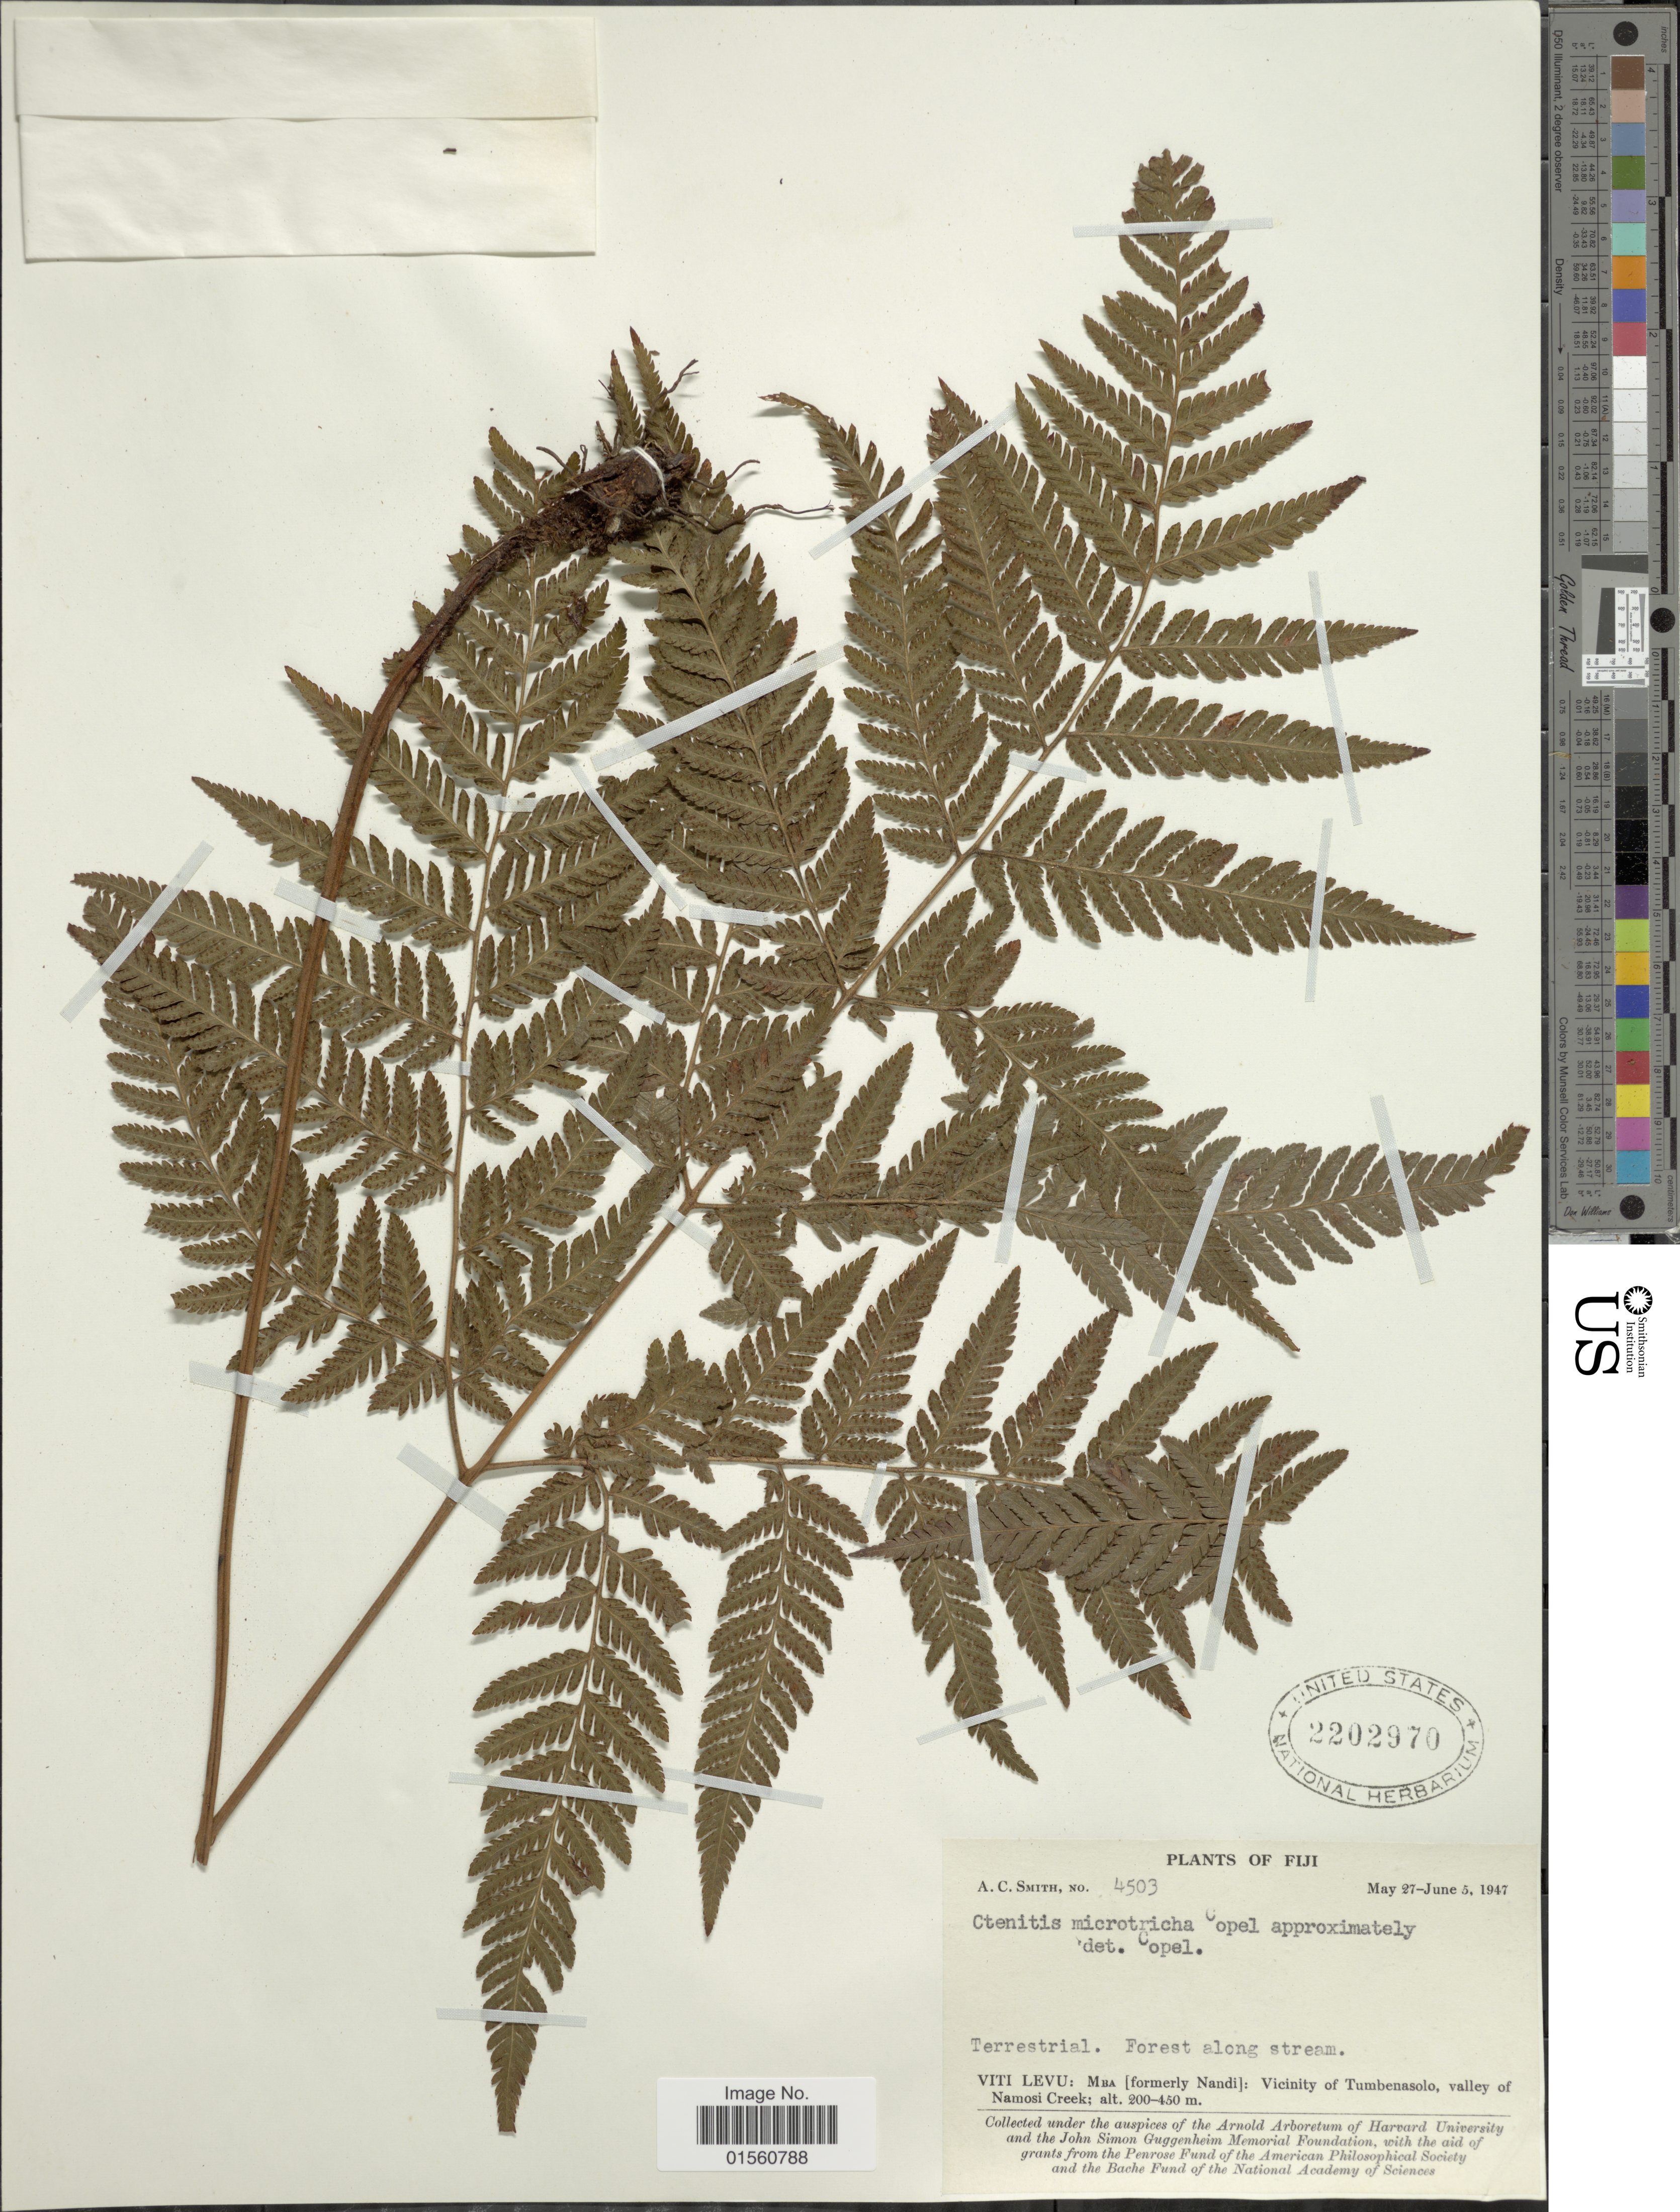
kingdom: Plantae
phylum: Tracheophyta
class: Polypodiopsida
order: Polypodiales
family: Dryopteridaceae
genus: Lastreopsis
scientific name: Lastreopsis davallioides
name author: (Brack.) Tindale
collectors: A. C. Smith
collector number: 4503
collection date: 1947-05-27/1947-06-05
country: Fiji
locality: Forest along stream, Viti Levu: Mba [formerly Nandi]: Vicinity of Tumbenasolo, valley of Namosi Creek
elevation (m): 200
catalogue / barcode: US 2202970